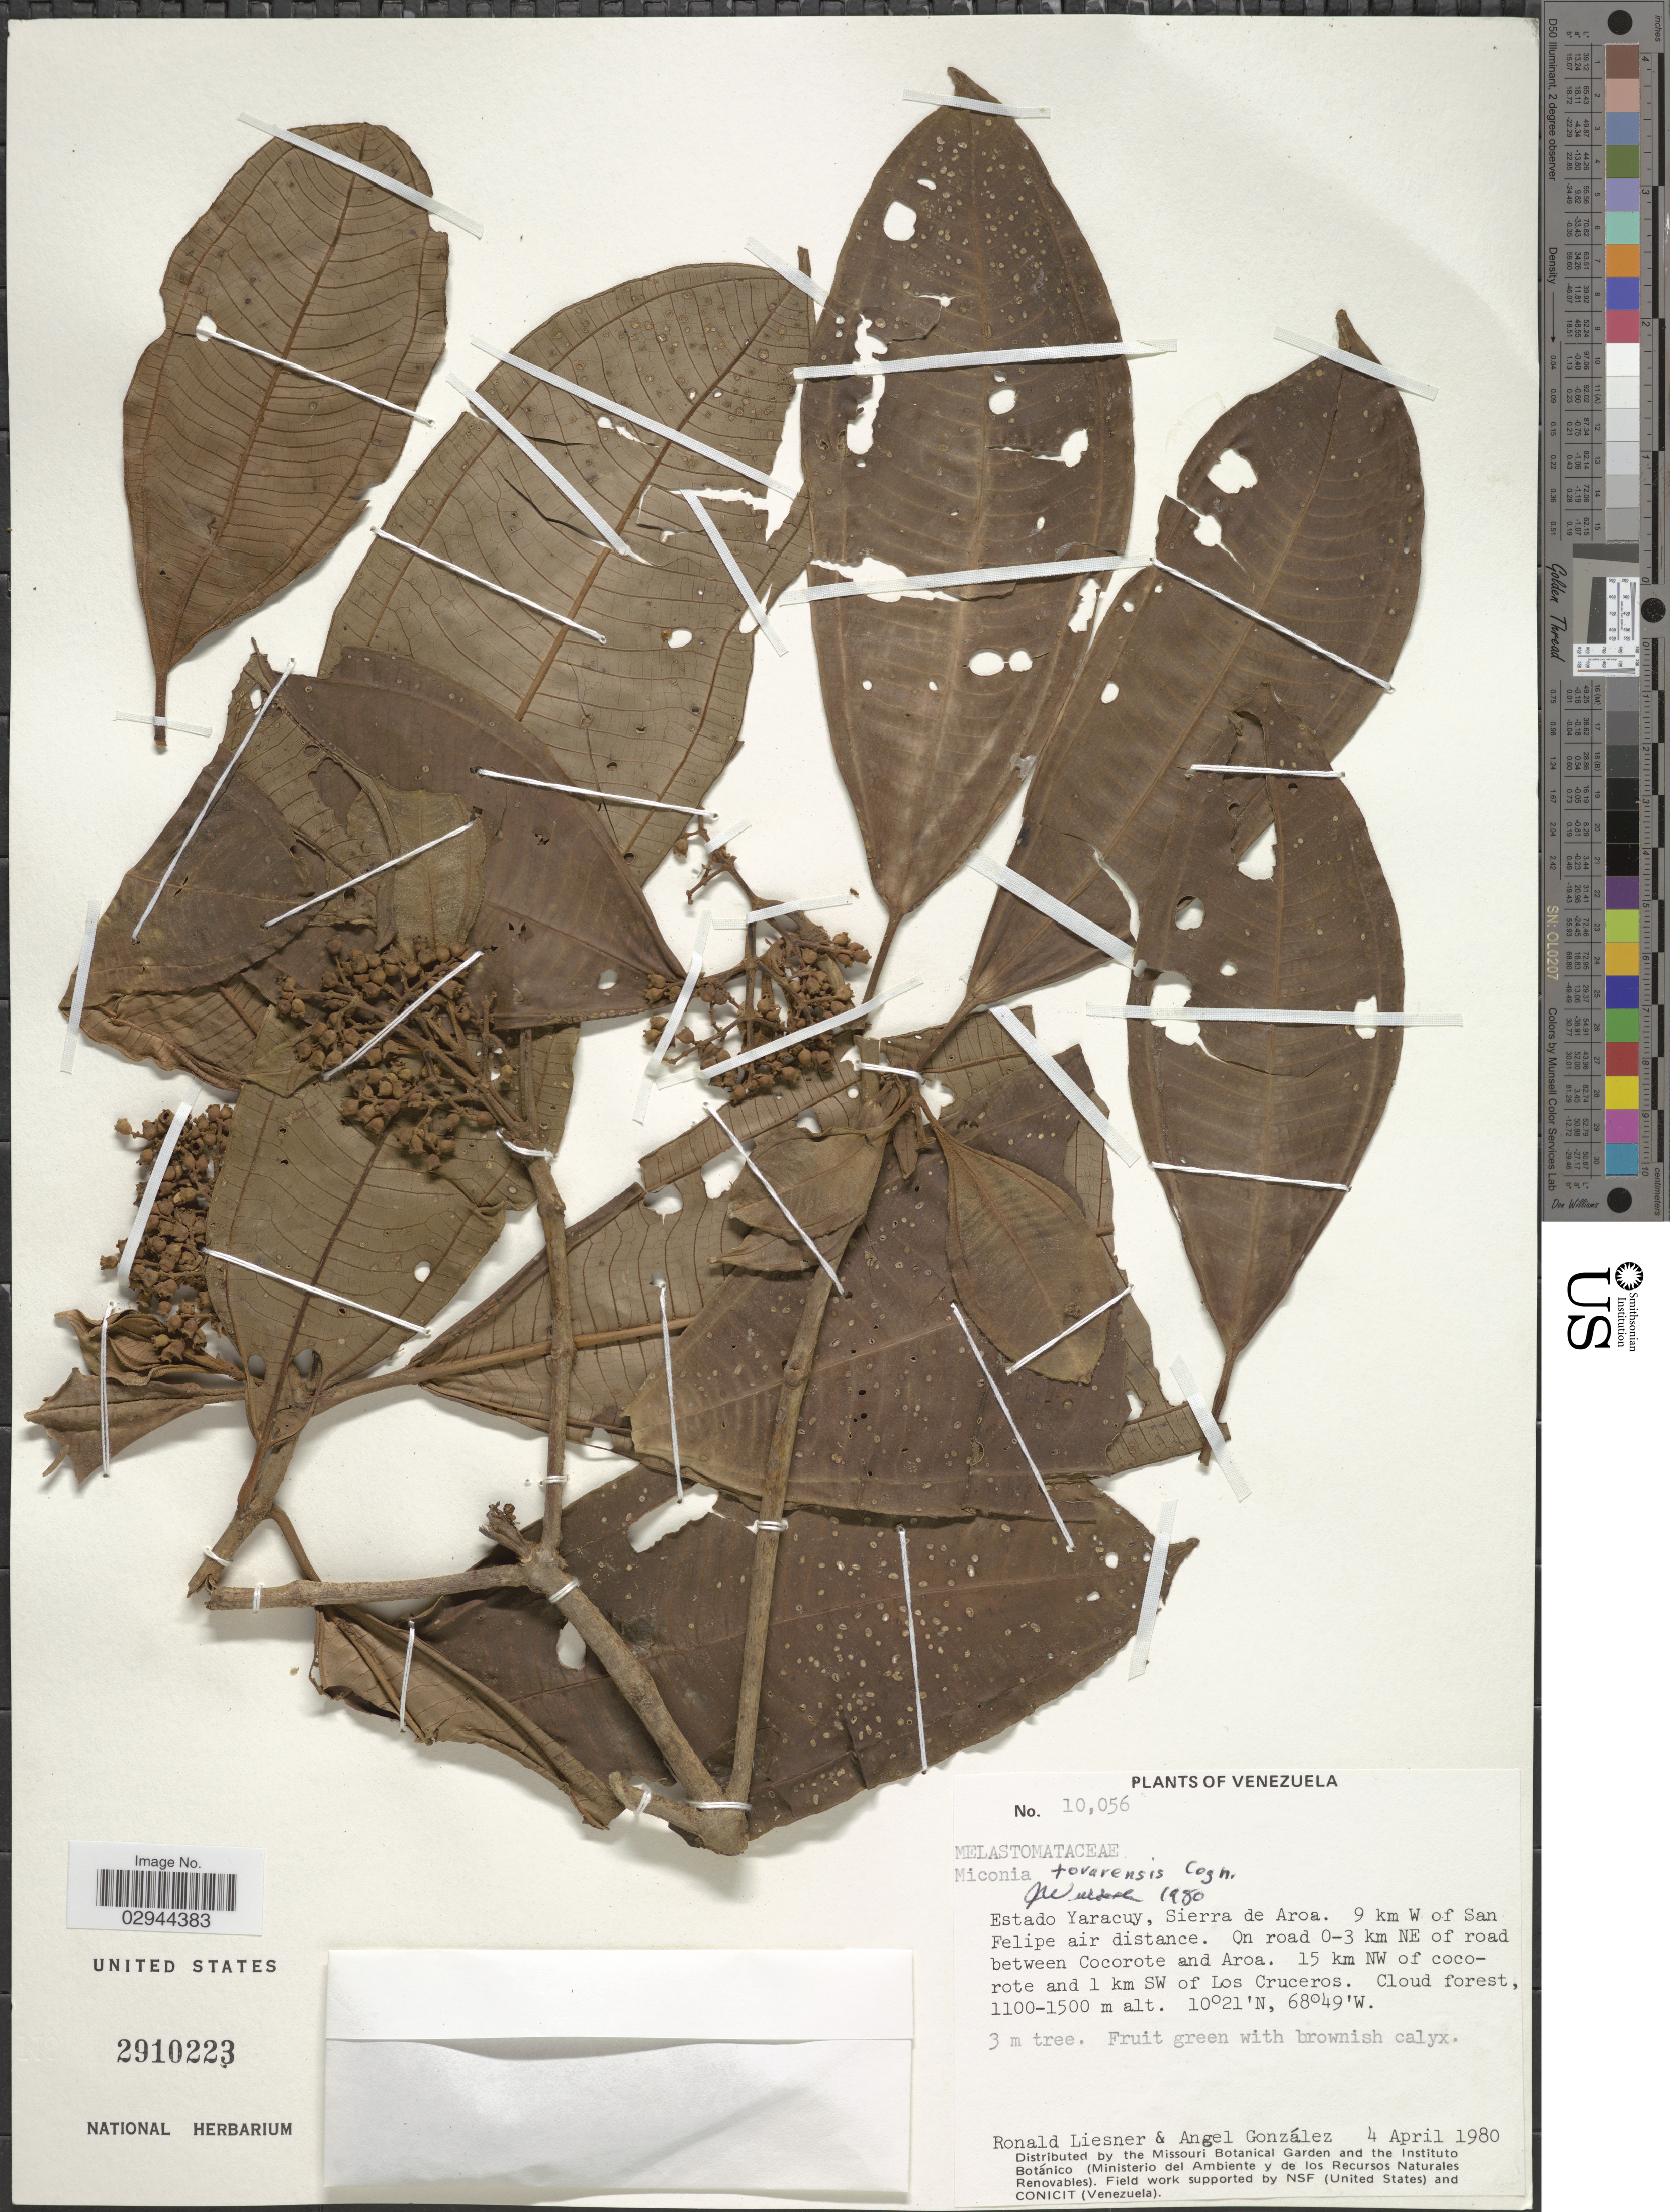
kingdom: Plantae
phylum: Tracheophyta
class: Magnoliopsida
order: Myrtales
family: Melastomataceae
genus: Miconia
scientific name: Miconia tovarensis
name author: Cogn.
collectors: R. L. Liesner & A. C. González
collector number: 10056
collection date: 1980-04-04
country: Venezuela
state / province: Yaracuy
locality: Sierra de Aroa. 9 km W of San Felipe air distance. On road 0-3 km NE of road between Cocorote and Aroa. 15 km NW of cocorote and 1 km SW of Los Cruceros.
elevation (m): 1100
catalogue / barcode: US 2910223